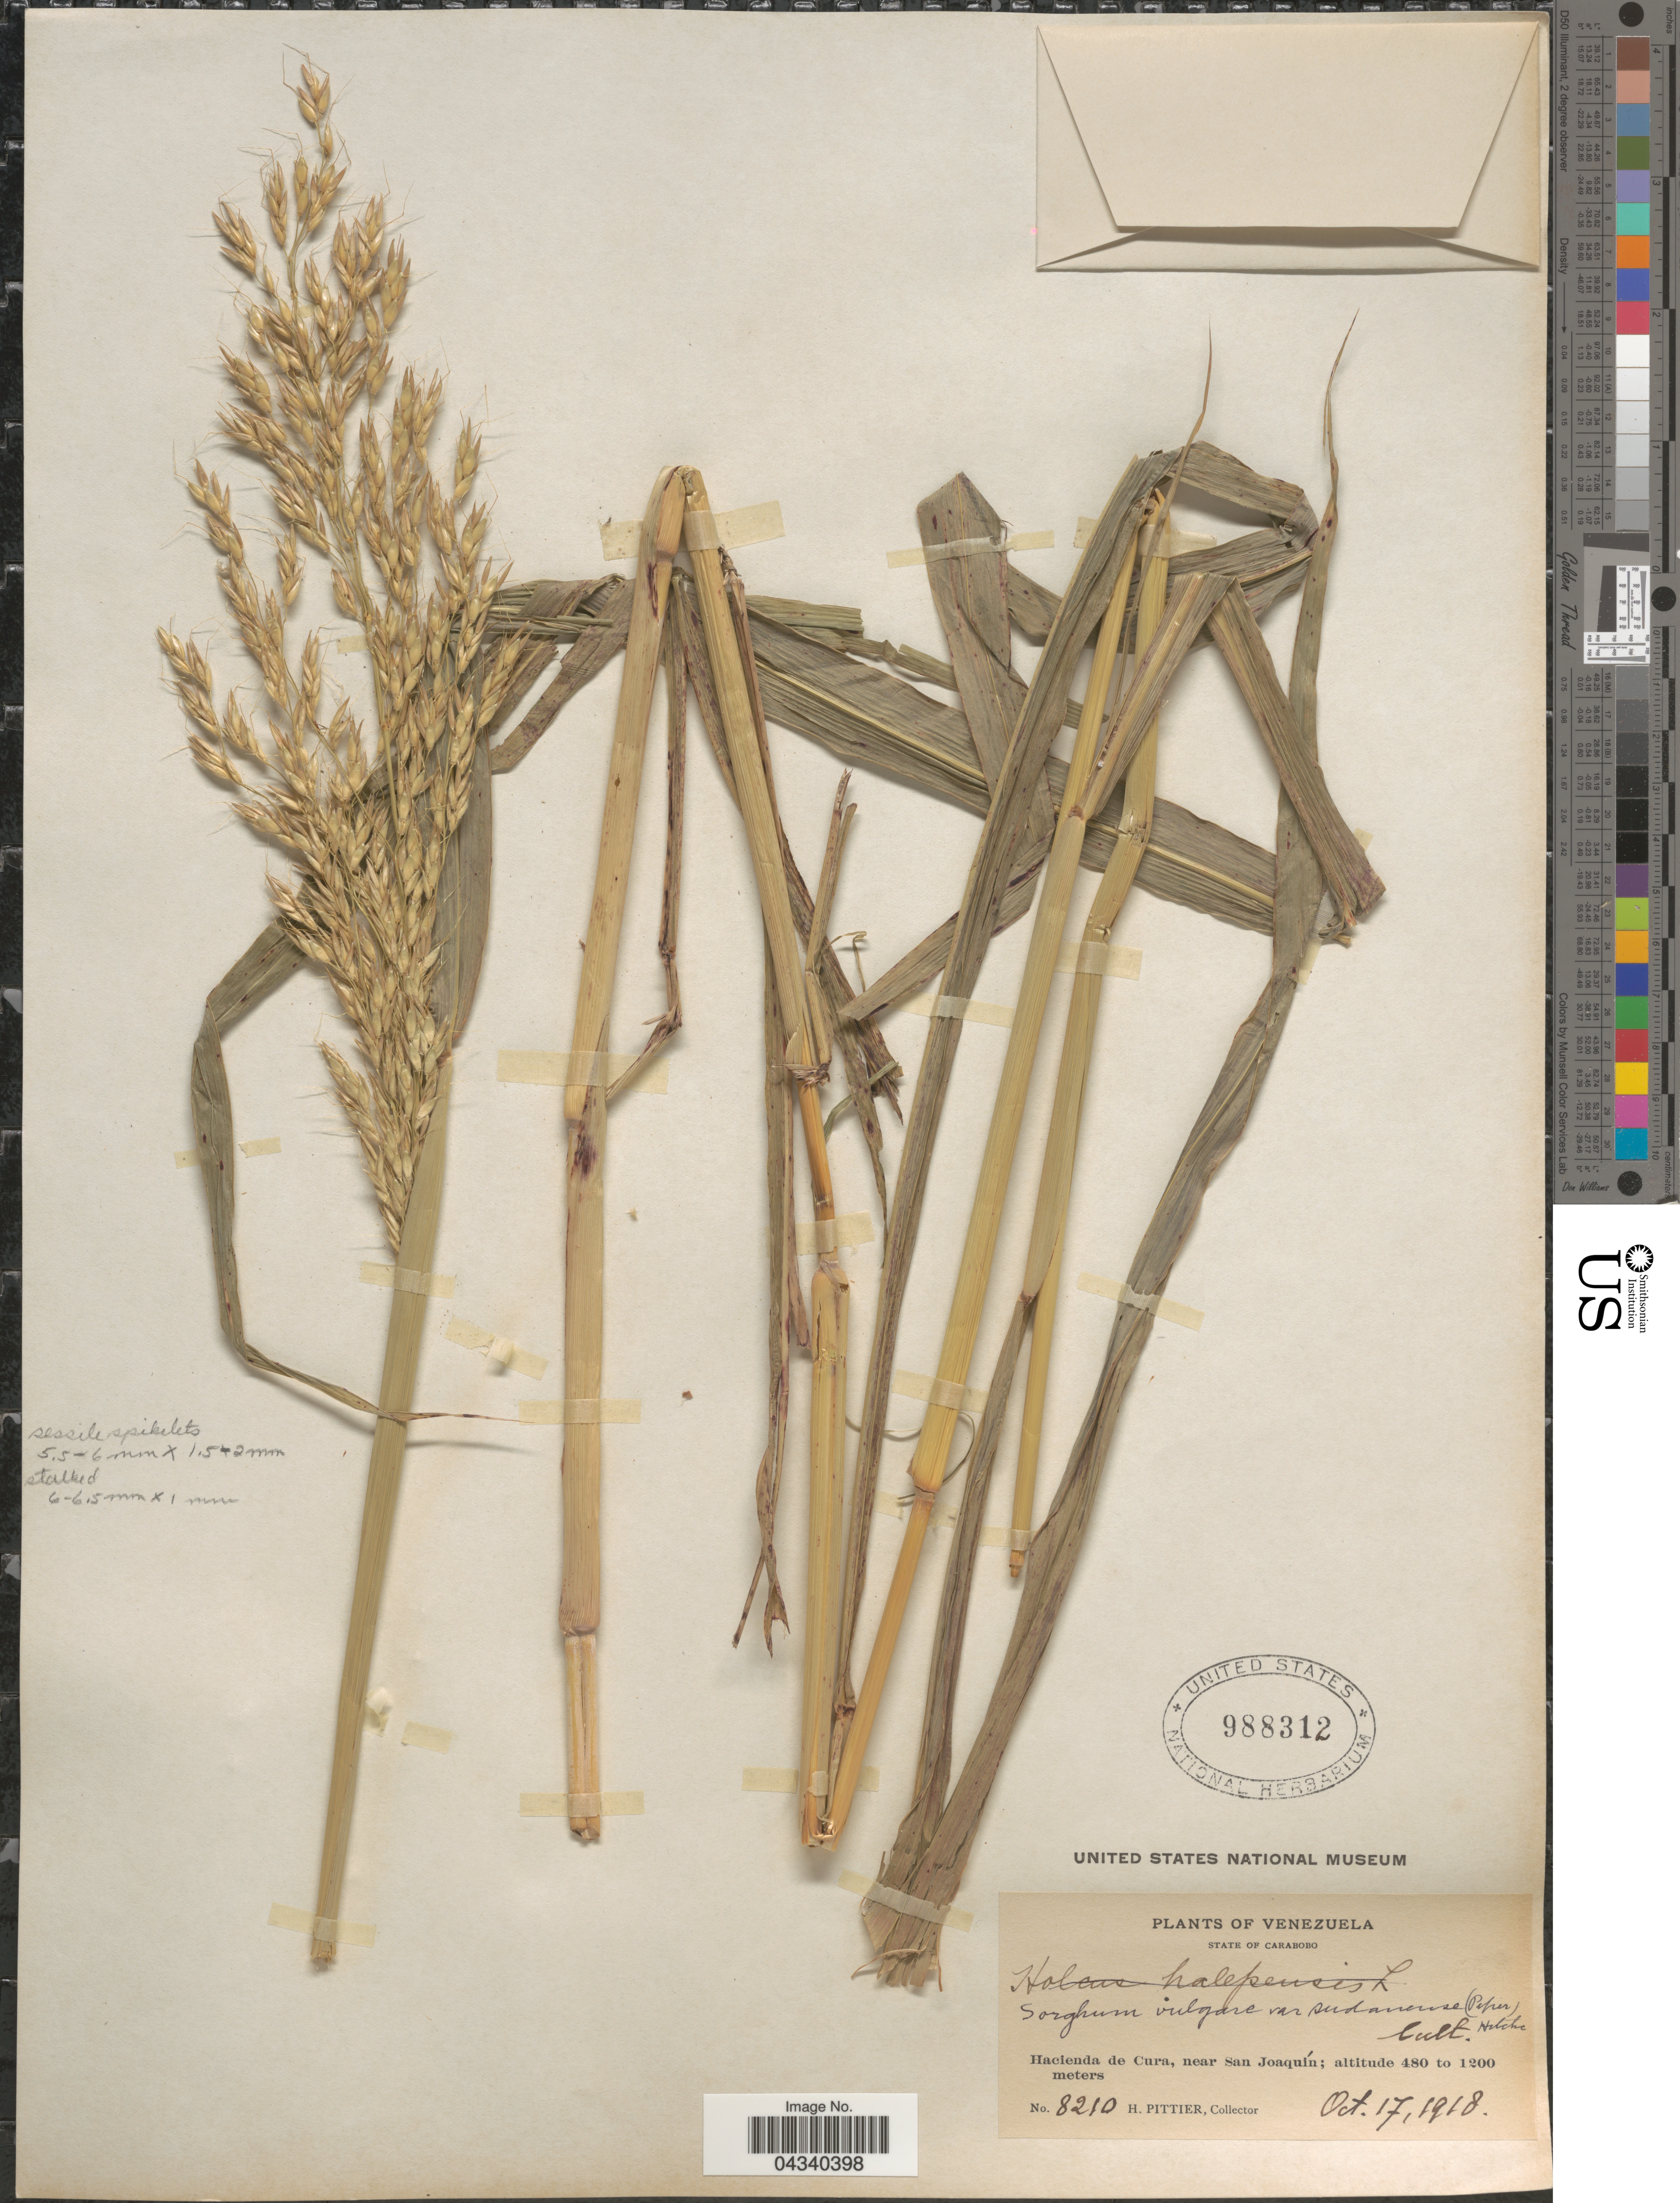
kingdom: Plantae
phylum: Tracheophyta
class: Liliopsida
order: Poales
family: Poaceae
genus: Sorghum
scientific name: Sorghum drummondii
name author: (Steud.) Nees ex Millsp. & Chase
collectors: H. F. Pittier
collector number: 8210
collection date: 1918-10-17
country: Venezuela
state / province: Carabobo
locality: Hacienda de Cura, near San Joaquín.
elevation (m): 480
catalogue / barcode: US 988312